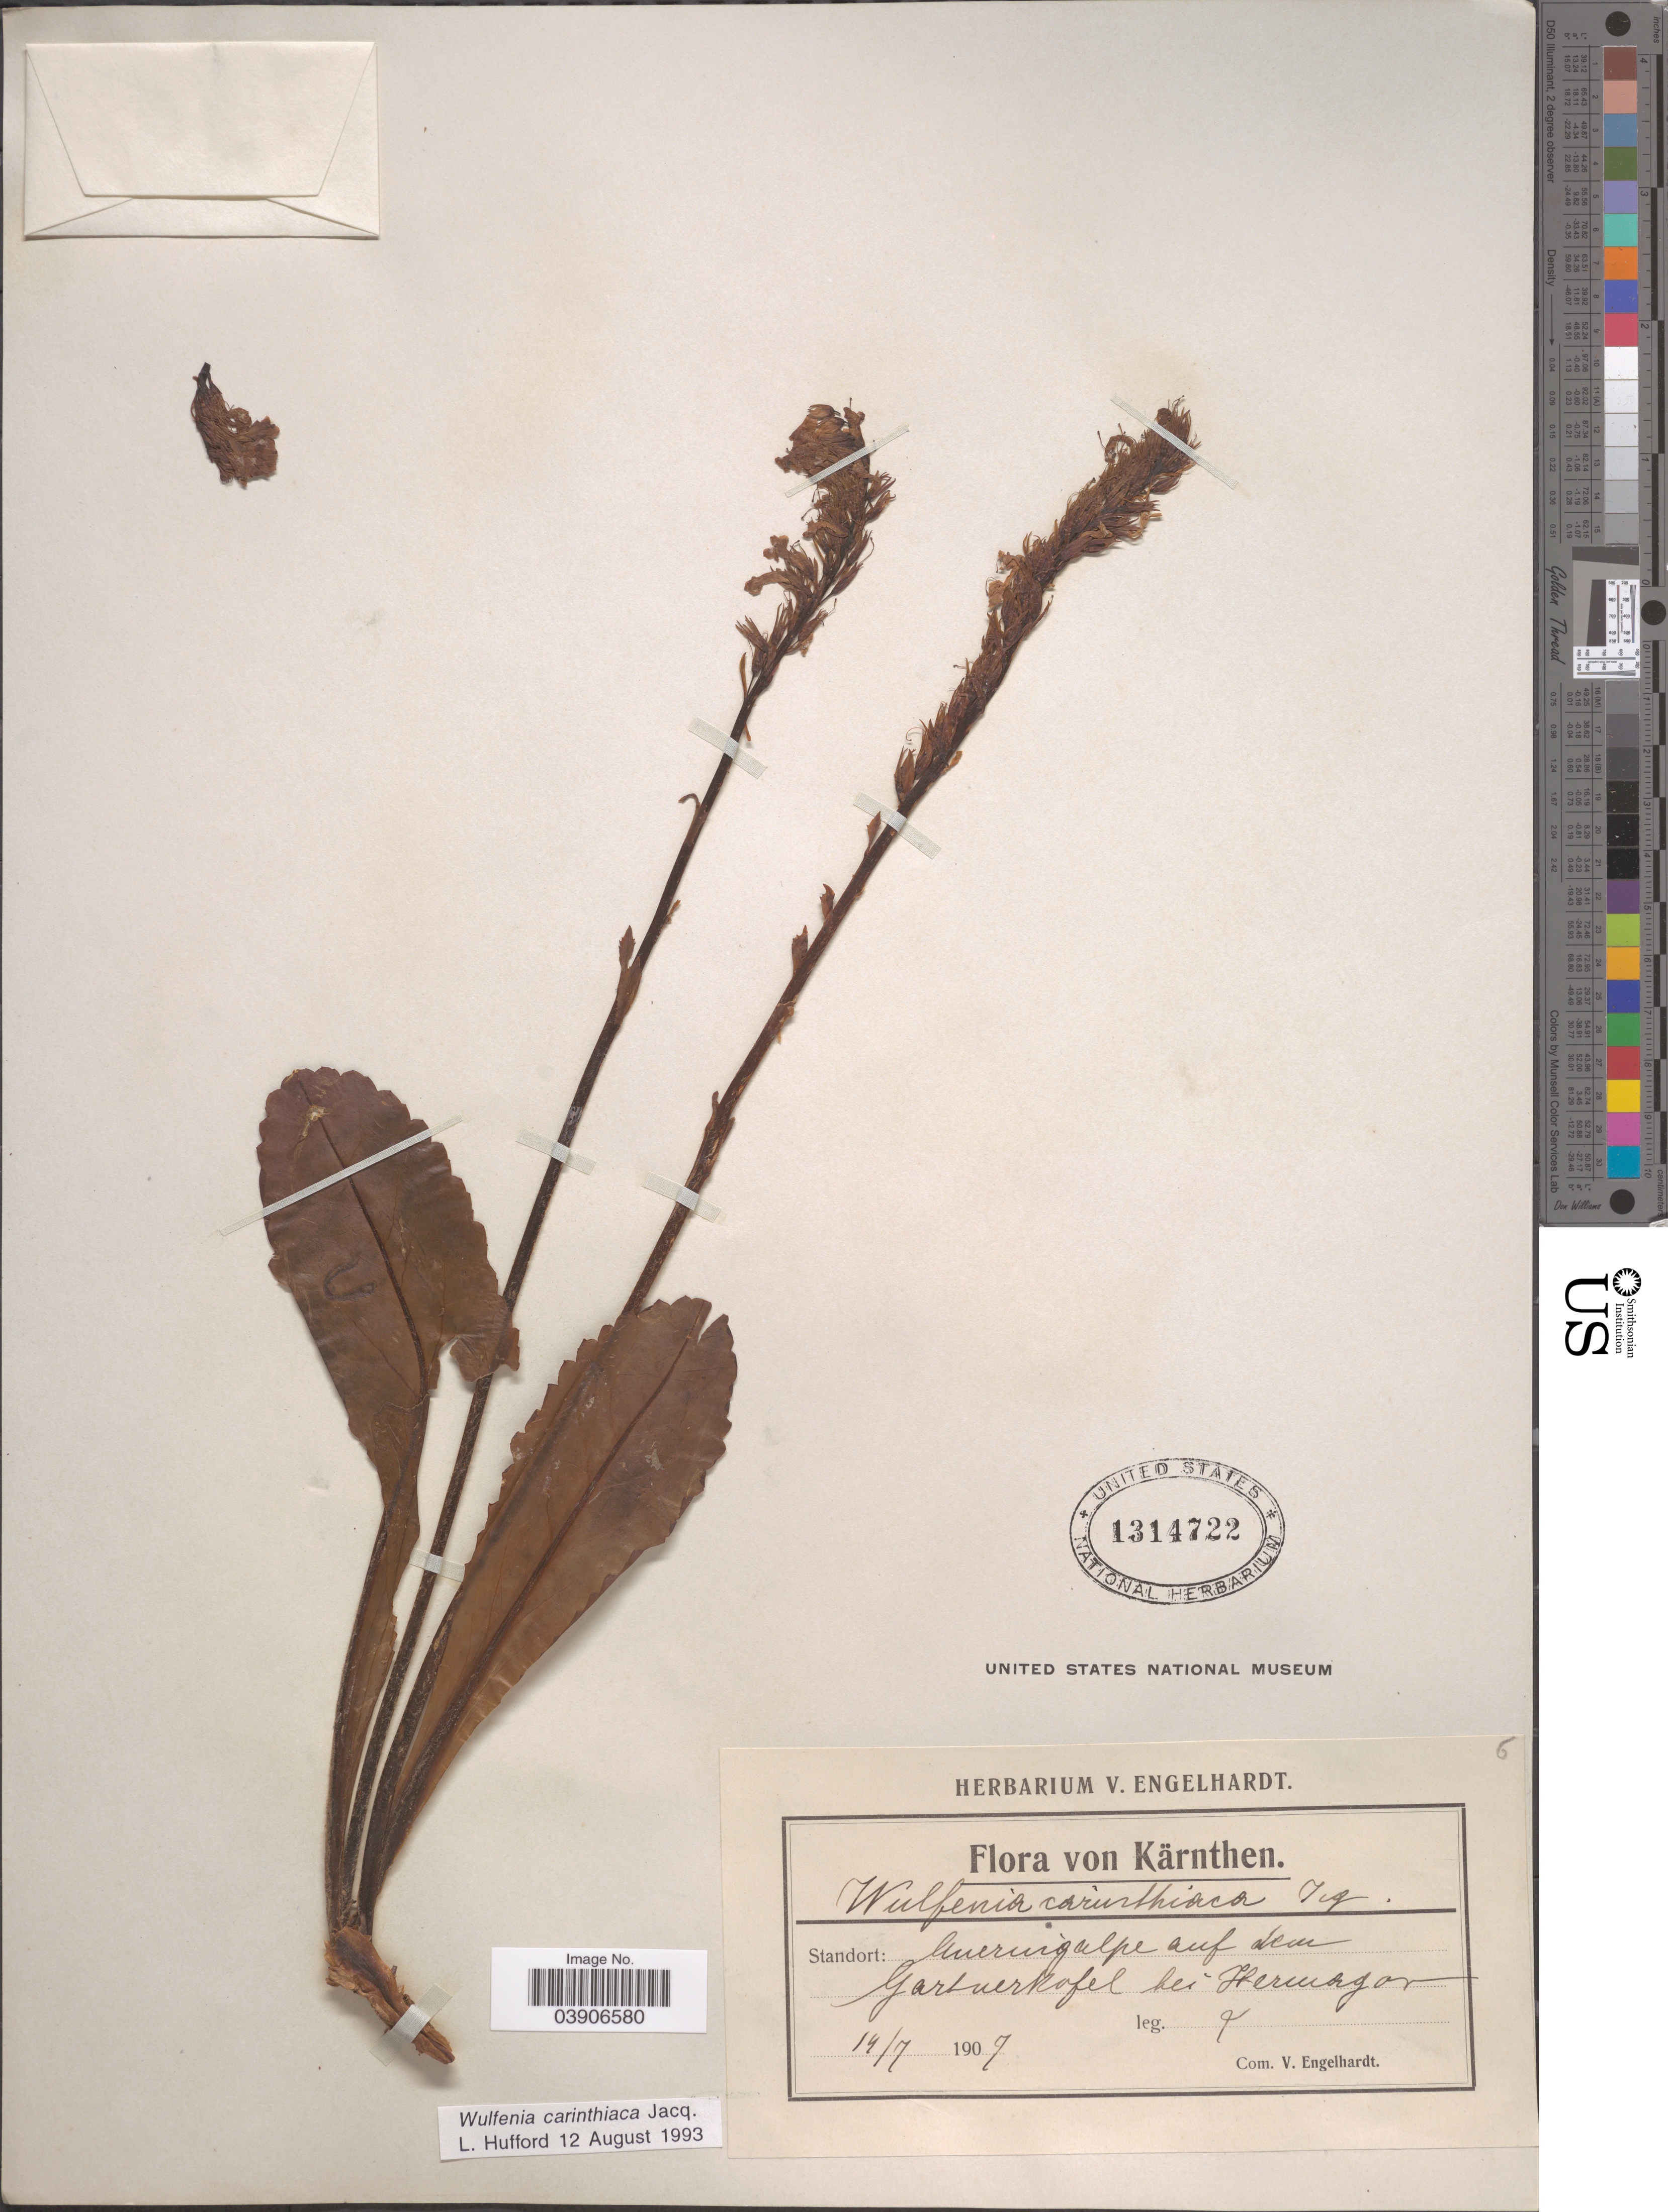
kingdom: Plantae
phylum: Tracheophyta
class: Magnoliopsida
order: Lamiales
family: Plantaginaceae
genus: Wulfenia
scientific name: Wulfenia carinthiaca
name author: Jacq.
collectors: ex herb. V. Engelhardt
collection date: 1907-07-14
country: Austria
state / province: Karnten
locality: Kärnthen. Standort: Aueruig [interpreted] alpe auf dem [interpreted]. Gartnerkofel bei Hermagor [interpreted].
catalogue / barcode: US 1314722